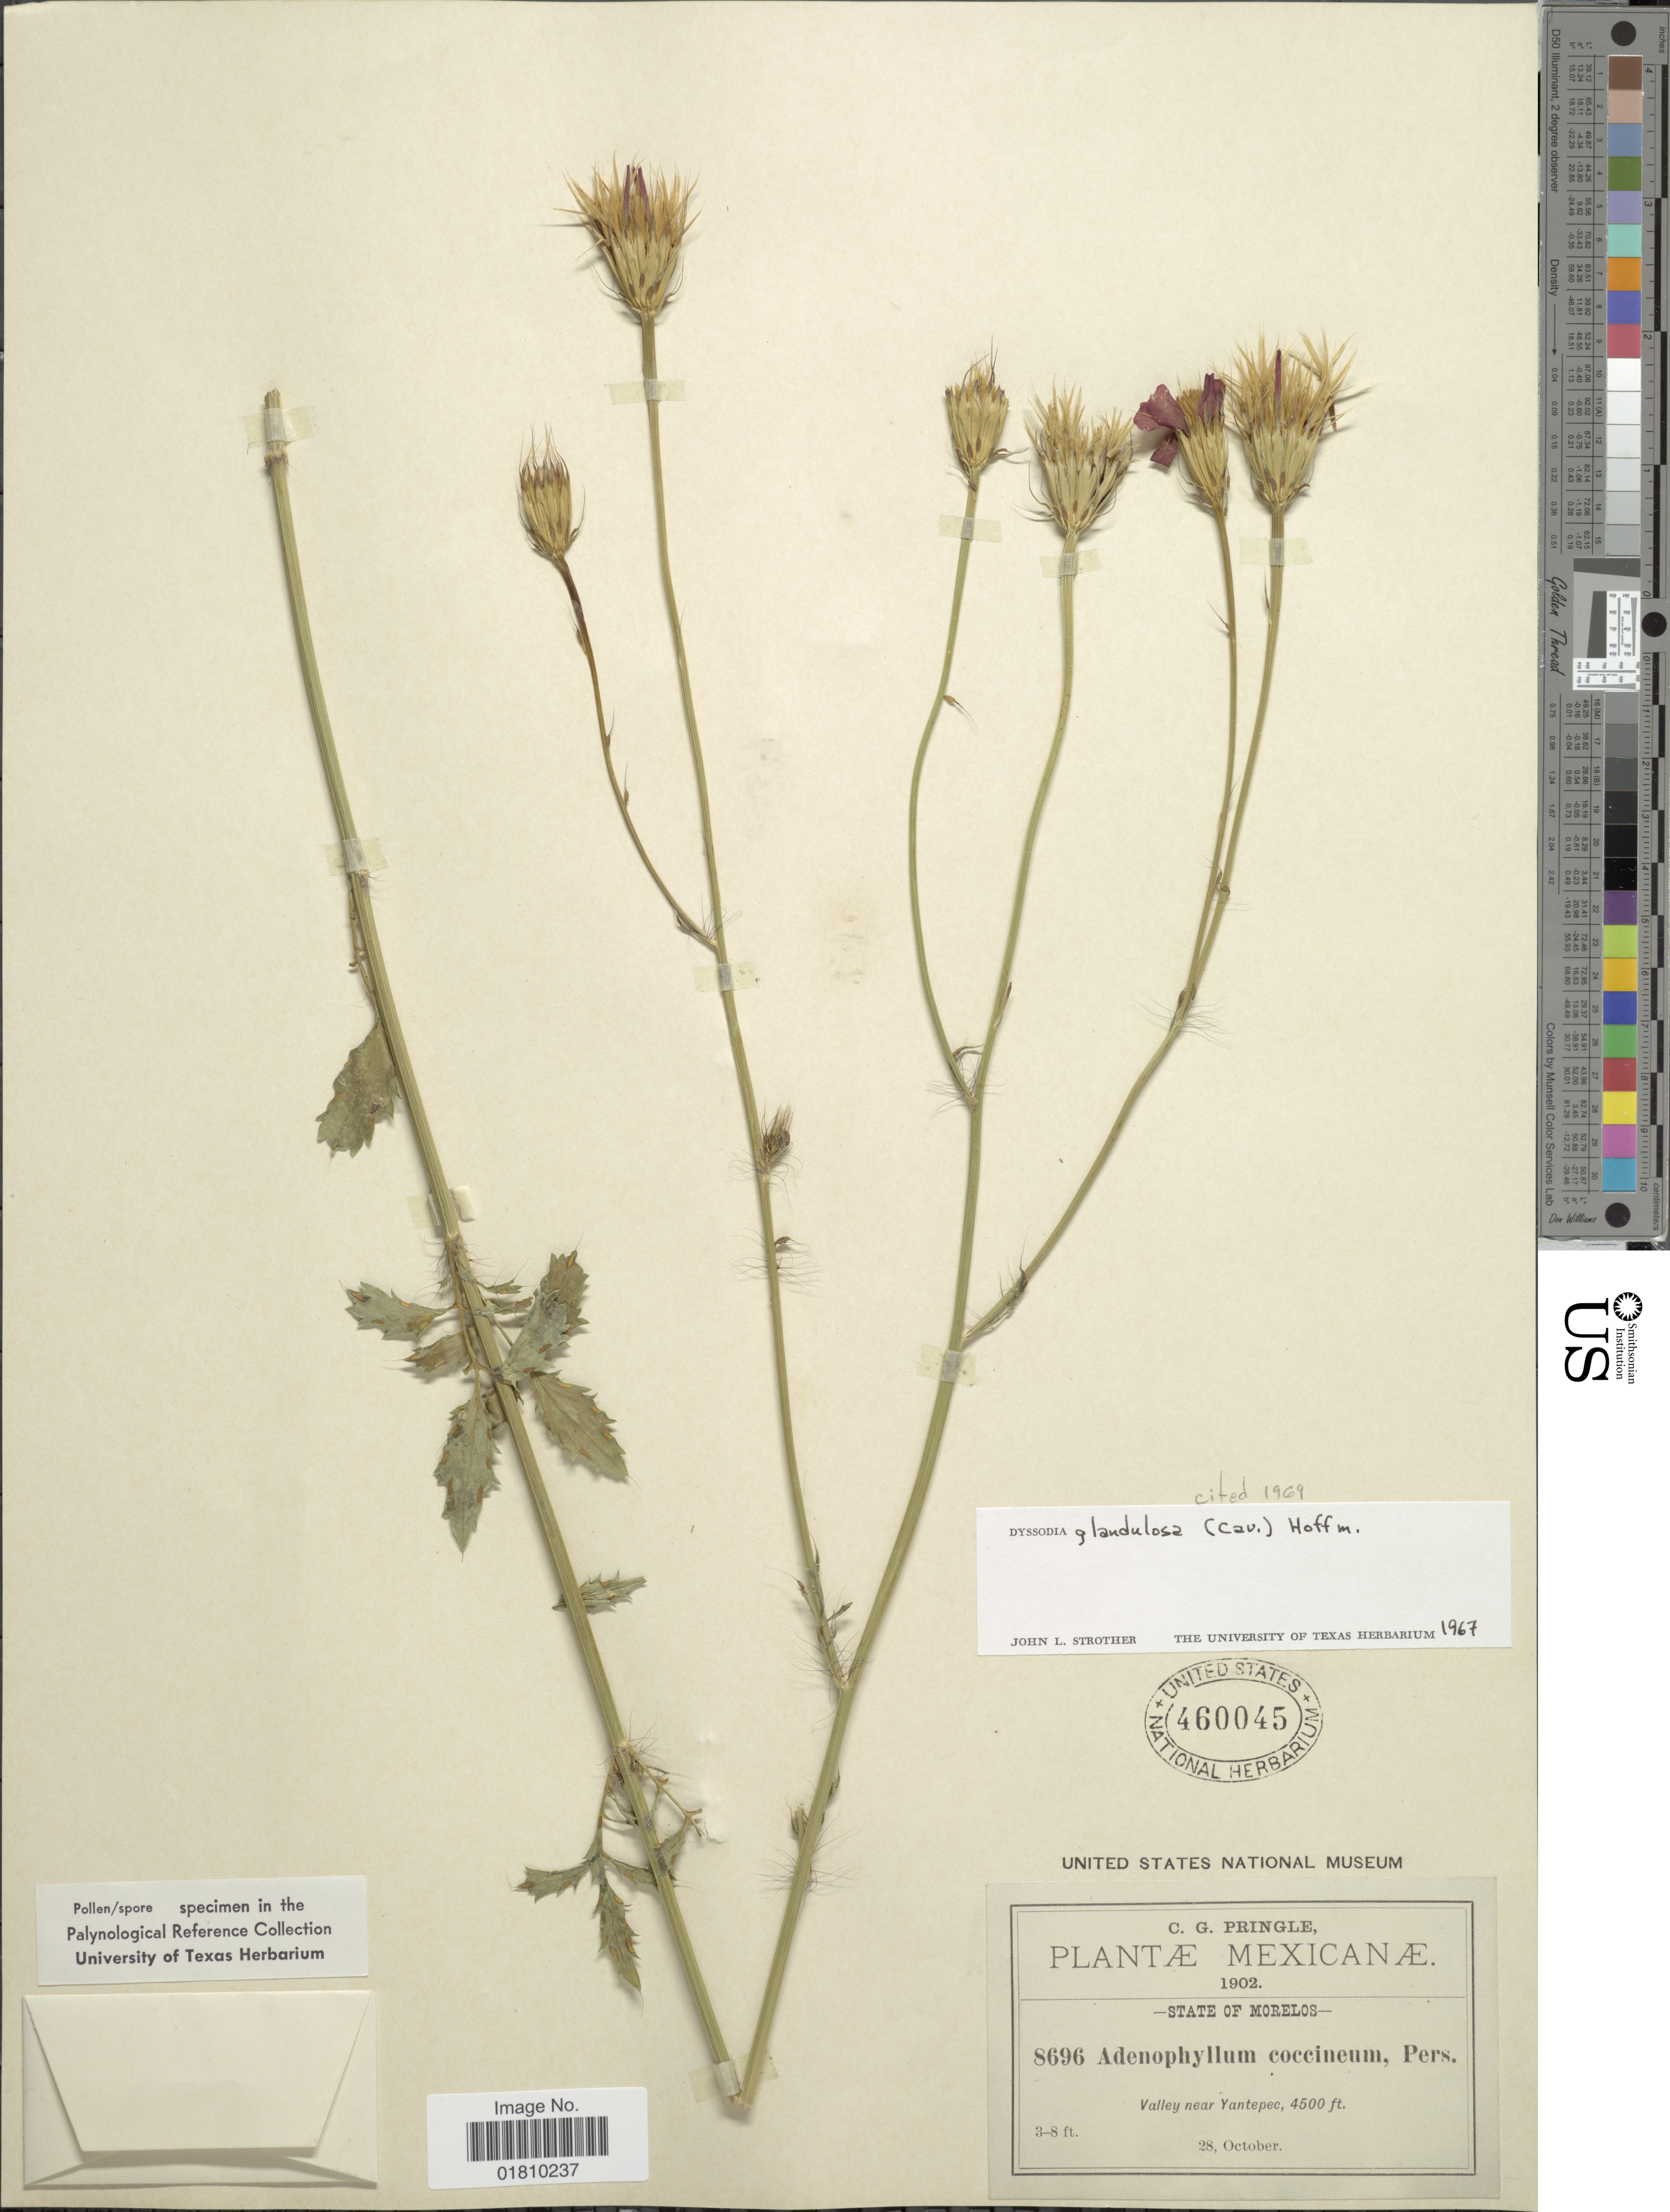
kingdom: Plantae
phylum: Tracheophyta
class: Magnoliopsida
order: Asterales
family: Asteraceae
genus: Adenophyllum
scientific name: Adenophyllum glandulosum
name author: (Cav.) Strother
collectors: C. G. Pringle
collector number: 8696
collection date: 1902-10-28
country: Mexico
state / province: Morelos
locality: Valley near Yantepec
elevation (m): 1372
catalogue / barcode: US 460045